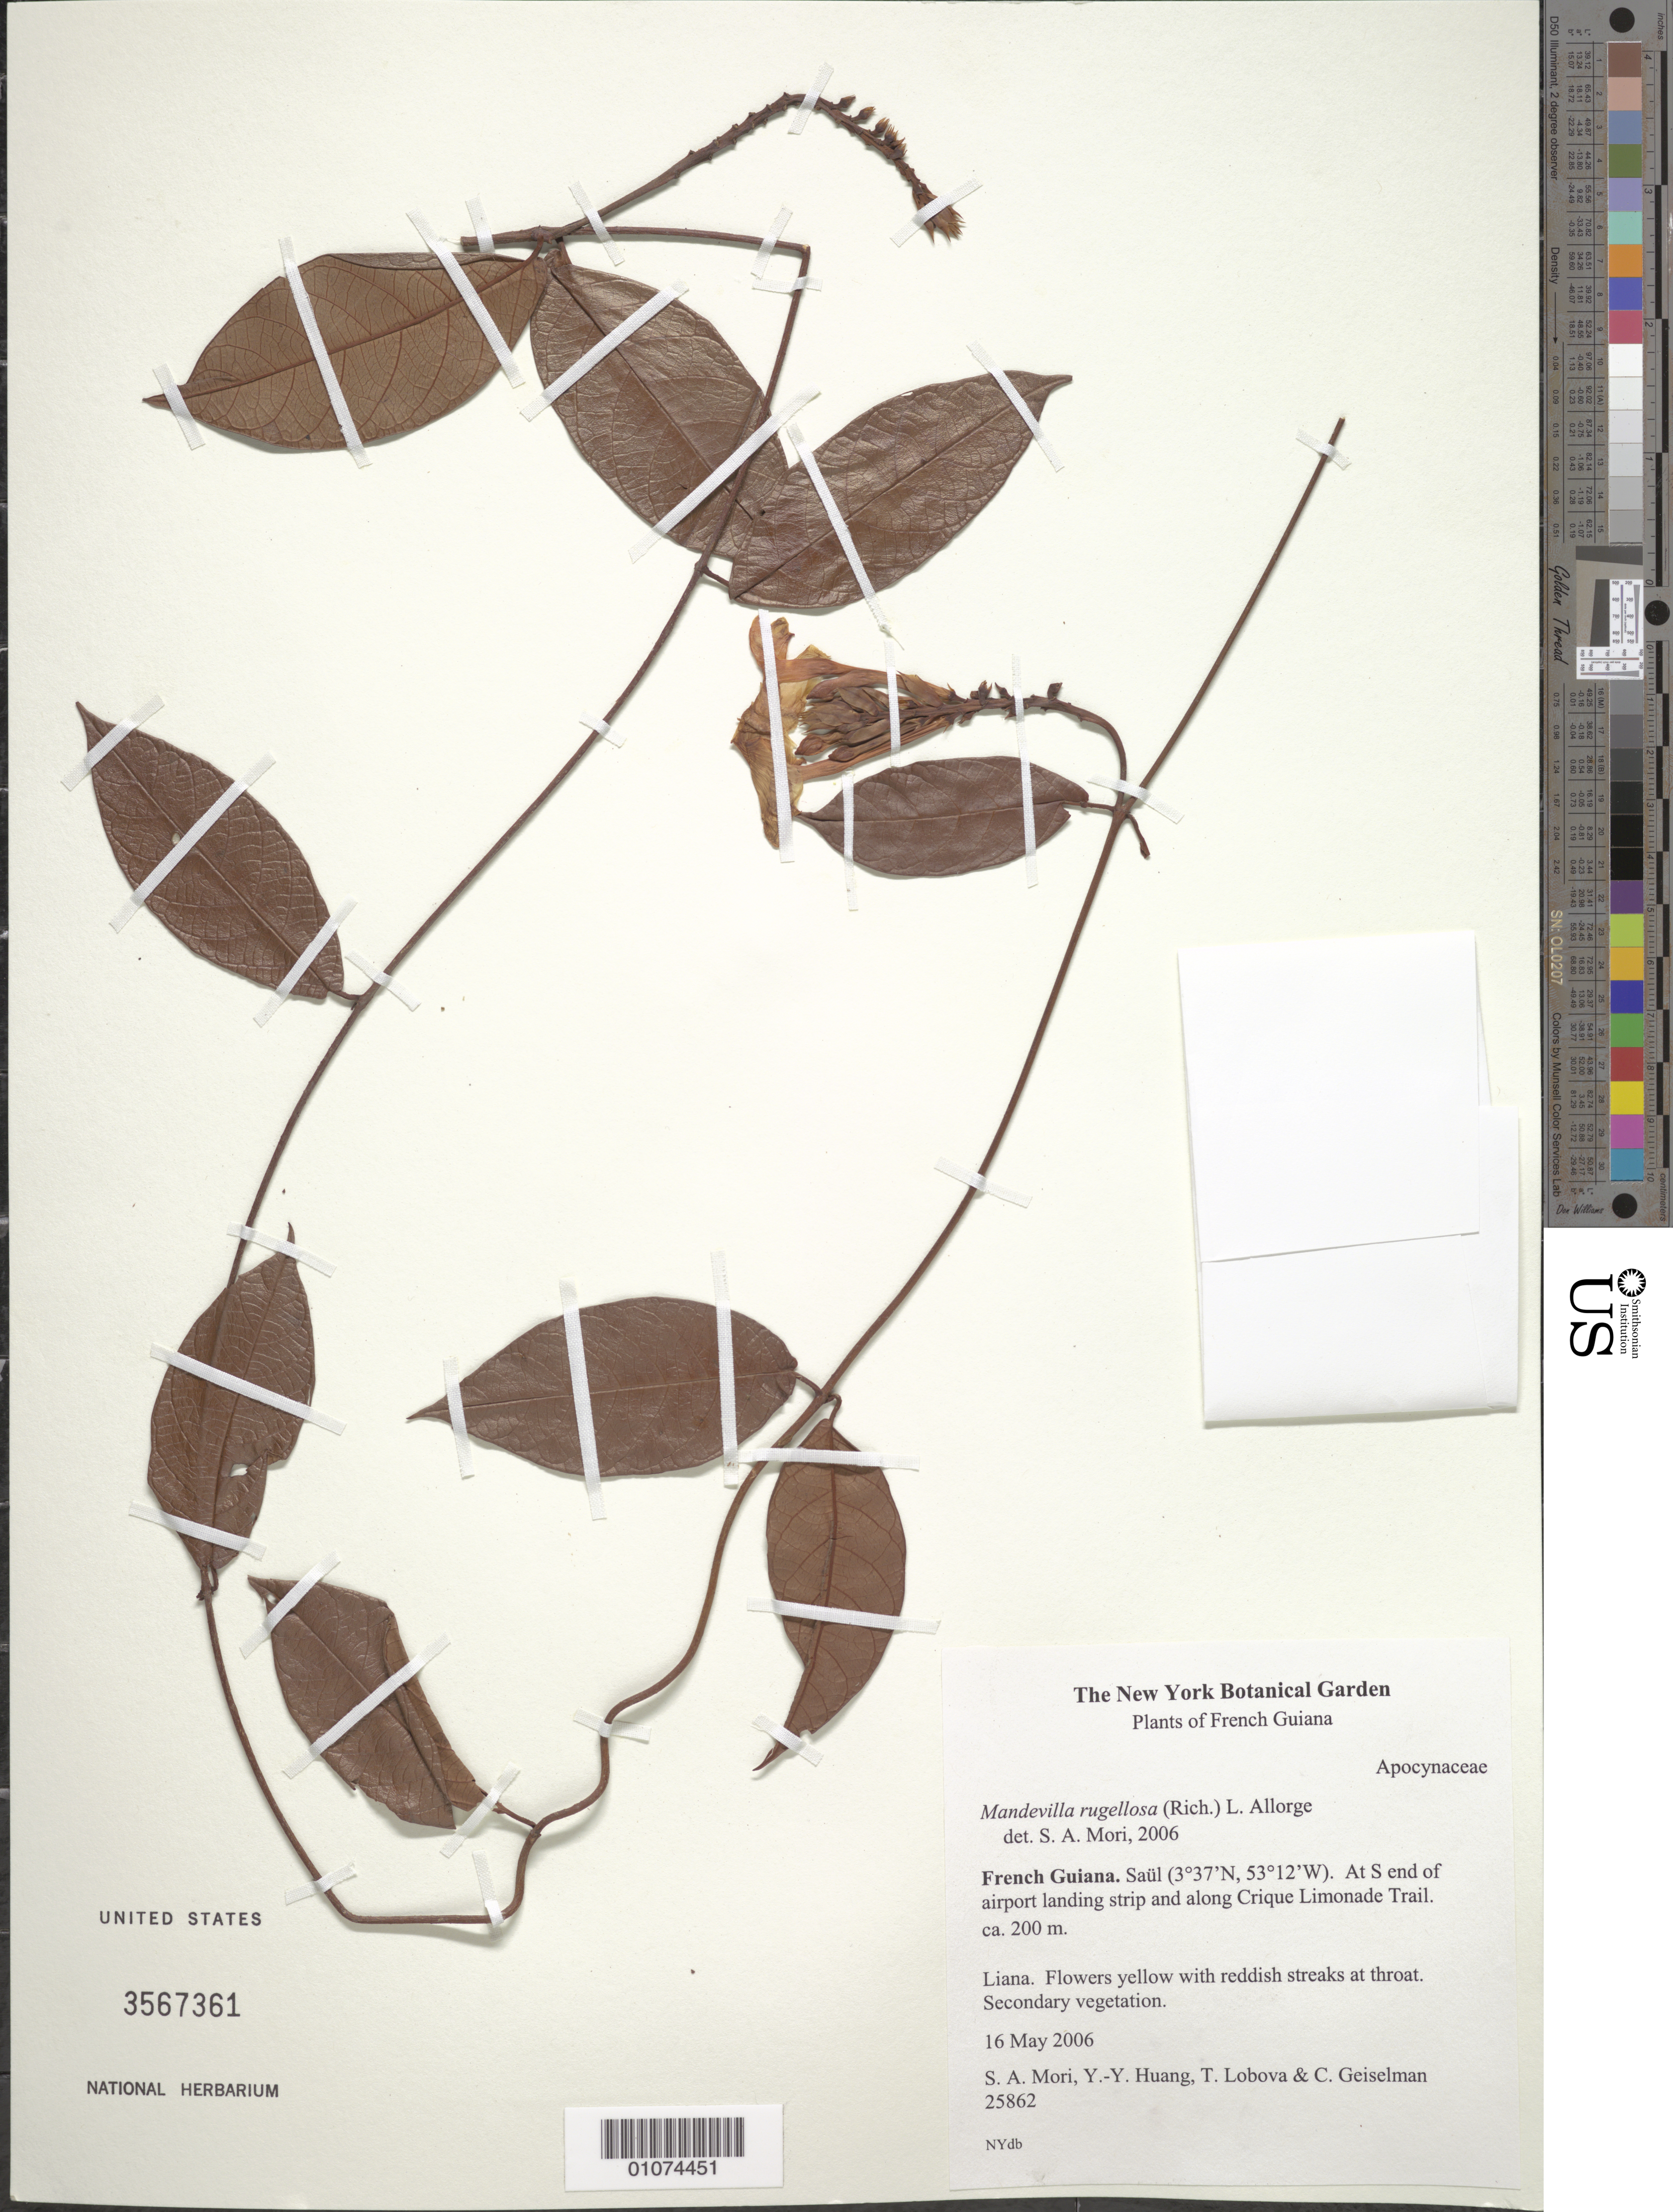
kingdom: Plantae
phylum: Tracheophyta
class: Magnoliopsida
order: Gentianales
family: Apocynaceae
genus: Mandevilla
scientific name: Mandevilla rugellosa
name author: (Rich.) L. Allorge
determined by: Mori, Scott A.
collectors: S. Mori, Y. Huang, T. Lobova & C. Geiselman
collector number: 25862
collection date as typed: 16-May-06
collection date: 2006-05-16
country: French Guiana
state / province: Saint-Laurent-du-Maroni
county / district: Saül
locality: At S end of airport landing strip and along Crique Limonade Trail.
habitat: Secondary vegetation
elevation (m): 200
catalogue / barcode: US 3567361